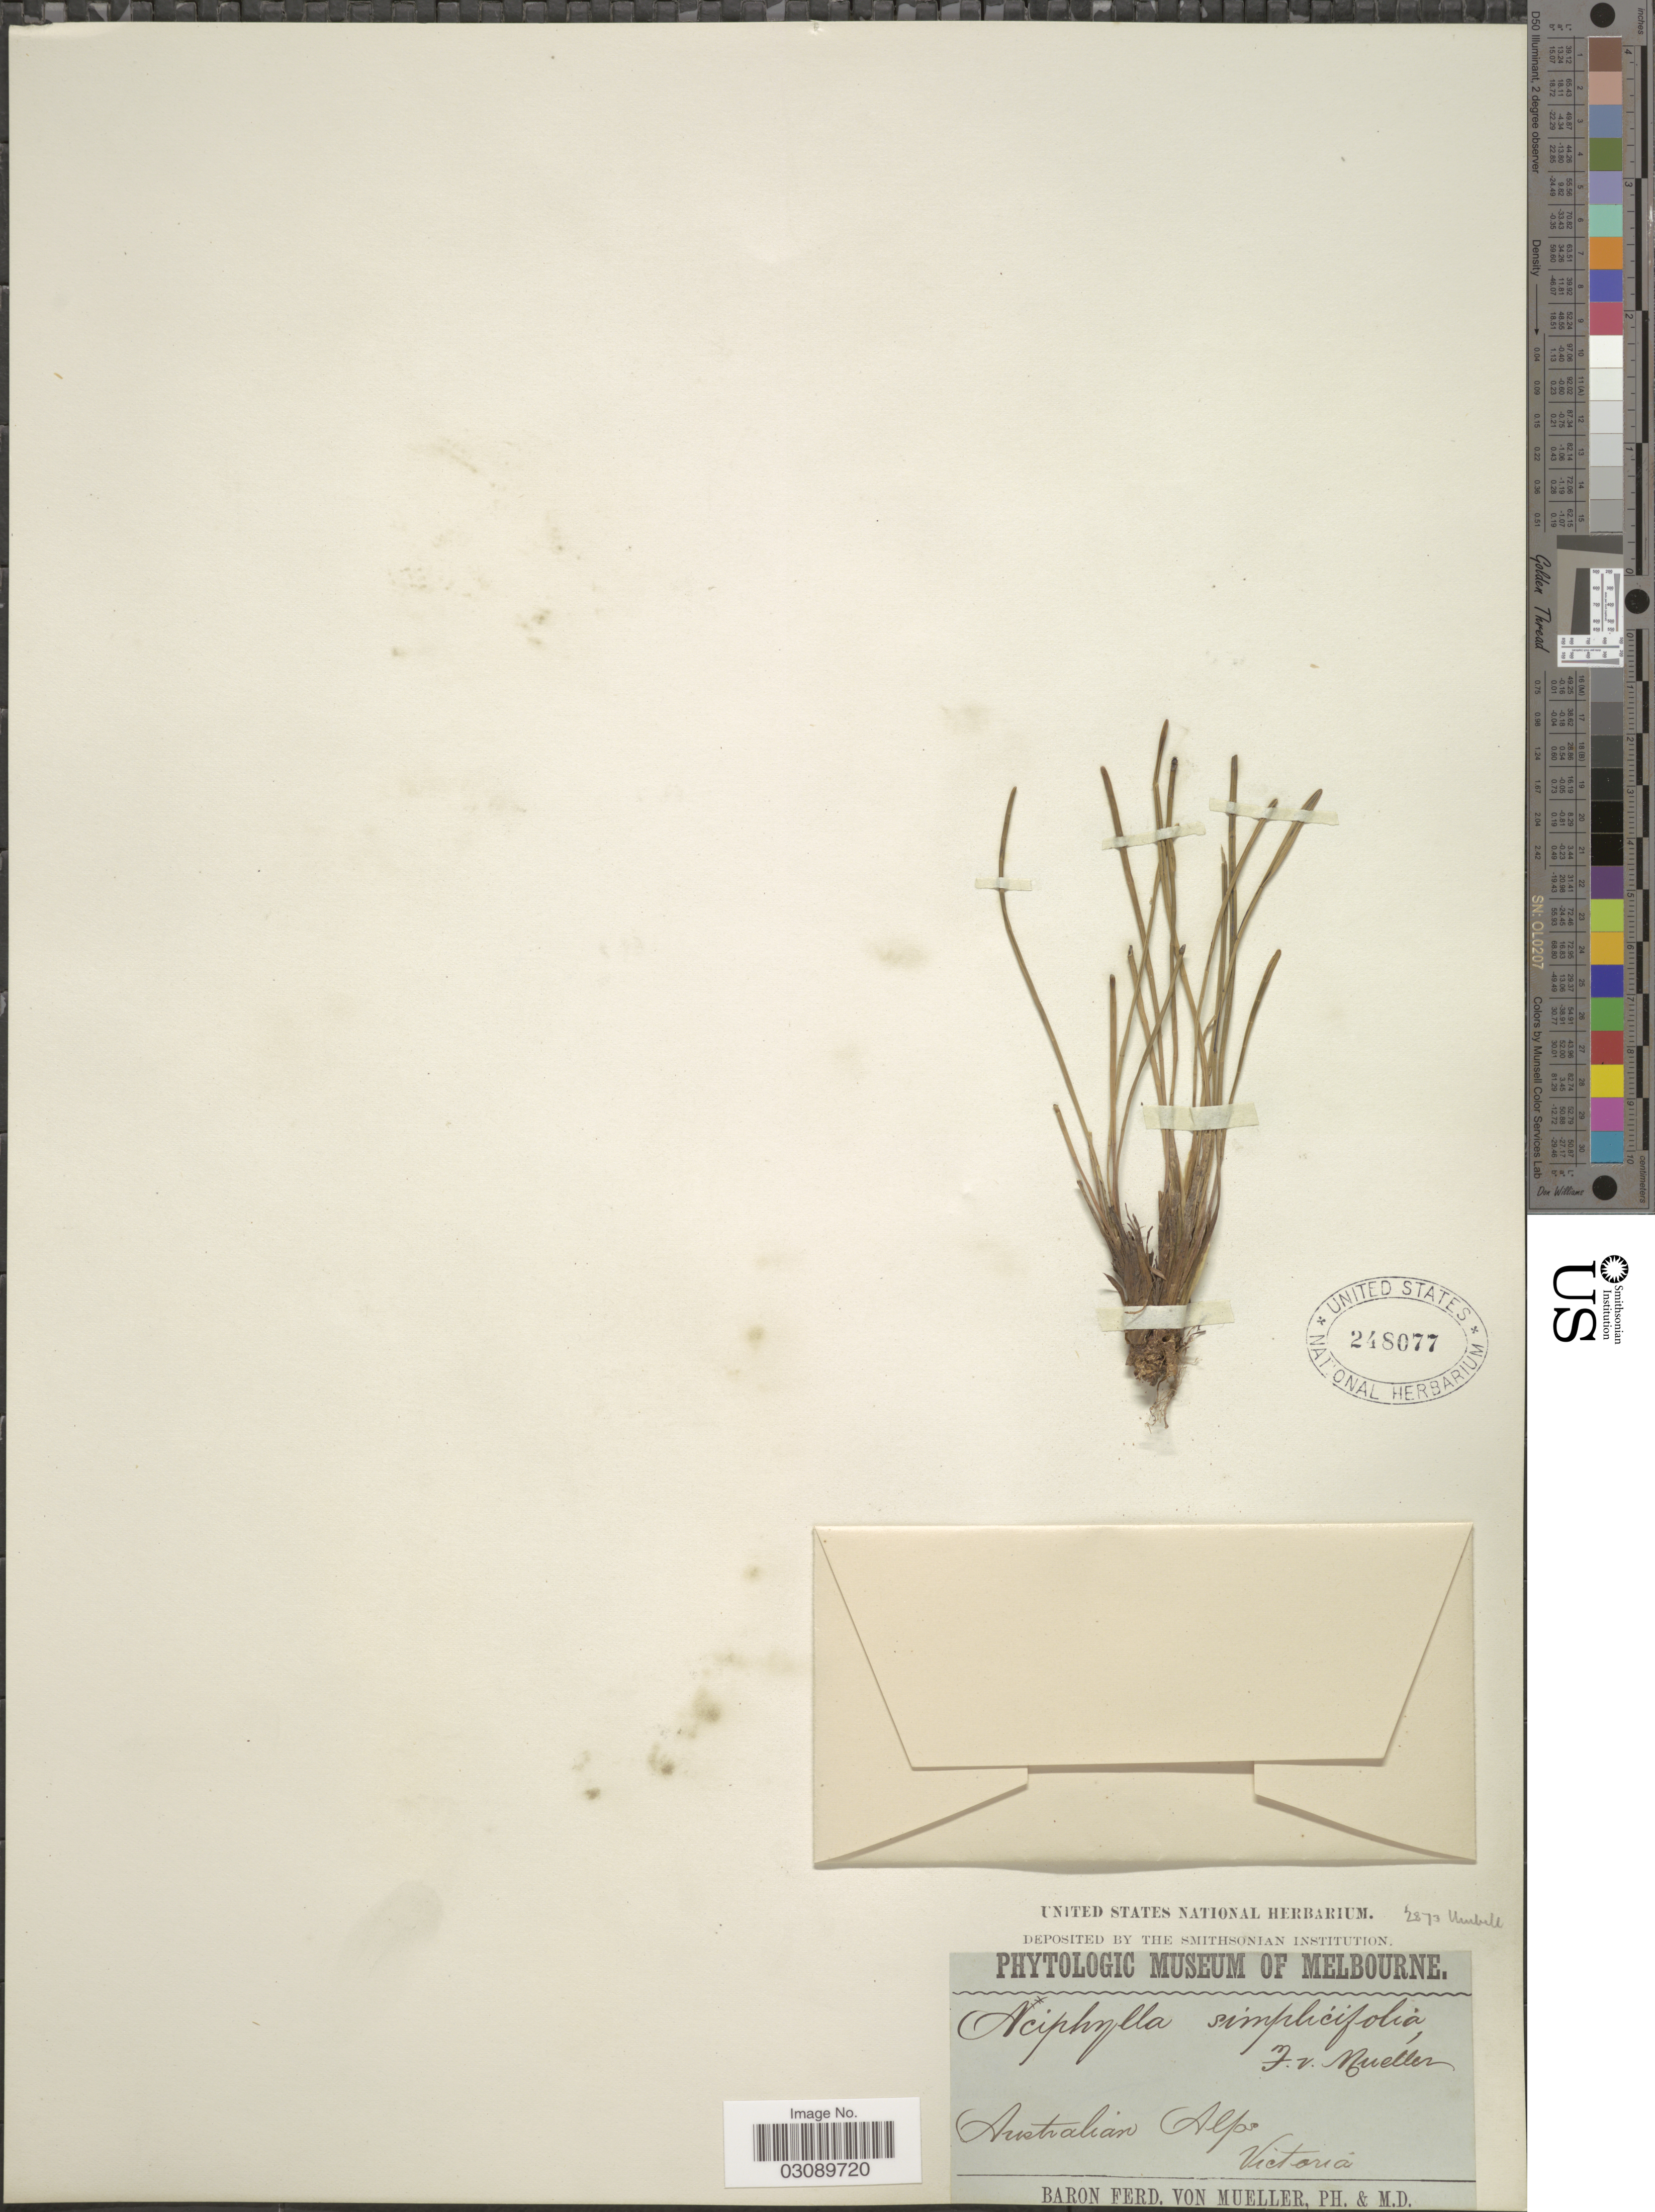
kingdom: Plantae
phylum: Tracheophyta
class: Magnoliopsida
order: Apiales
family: Apiaceae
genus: Aciphylla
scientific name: Aciphylla simplicifolia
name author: (F. Muell.) Benth.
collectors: F. Mueller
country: Australia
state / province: Victoria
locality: Australian Alps. Victoria.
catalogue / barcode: US 248077